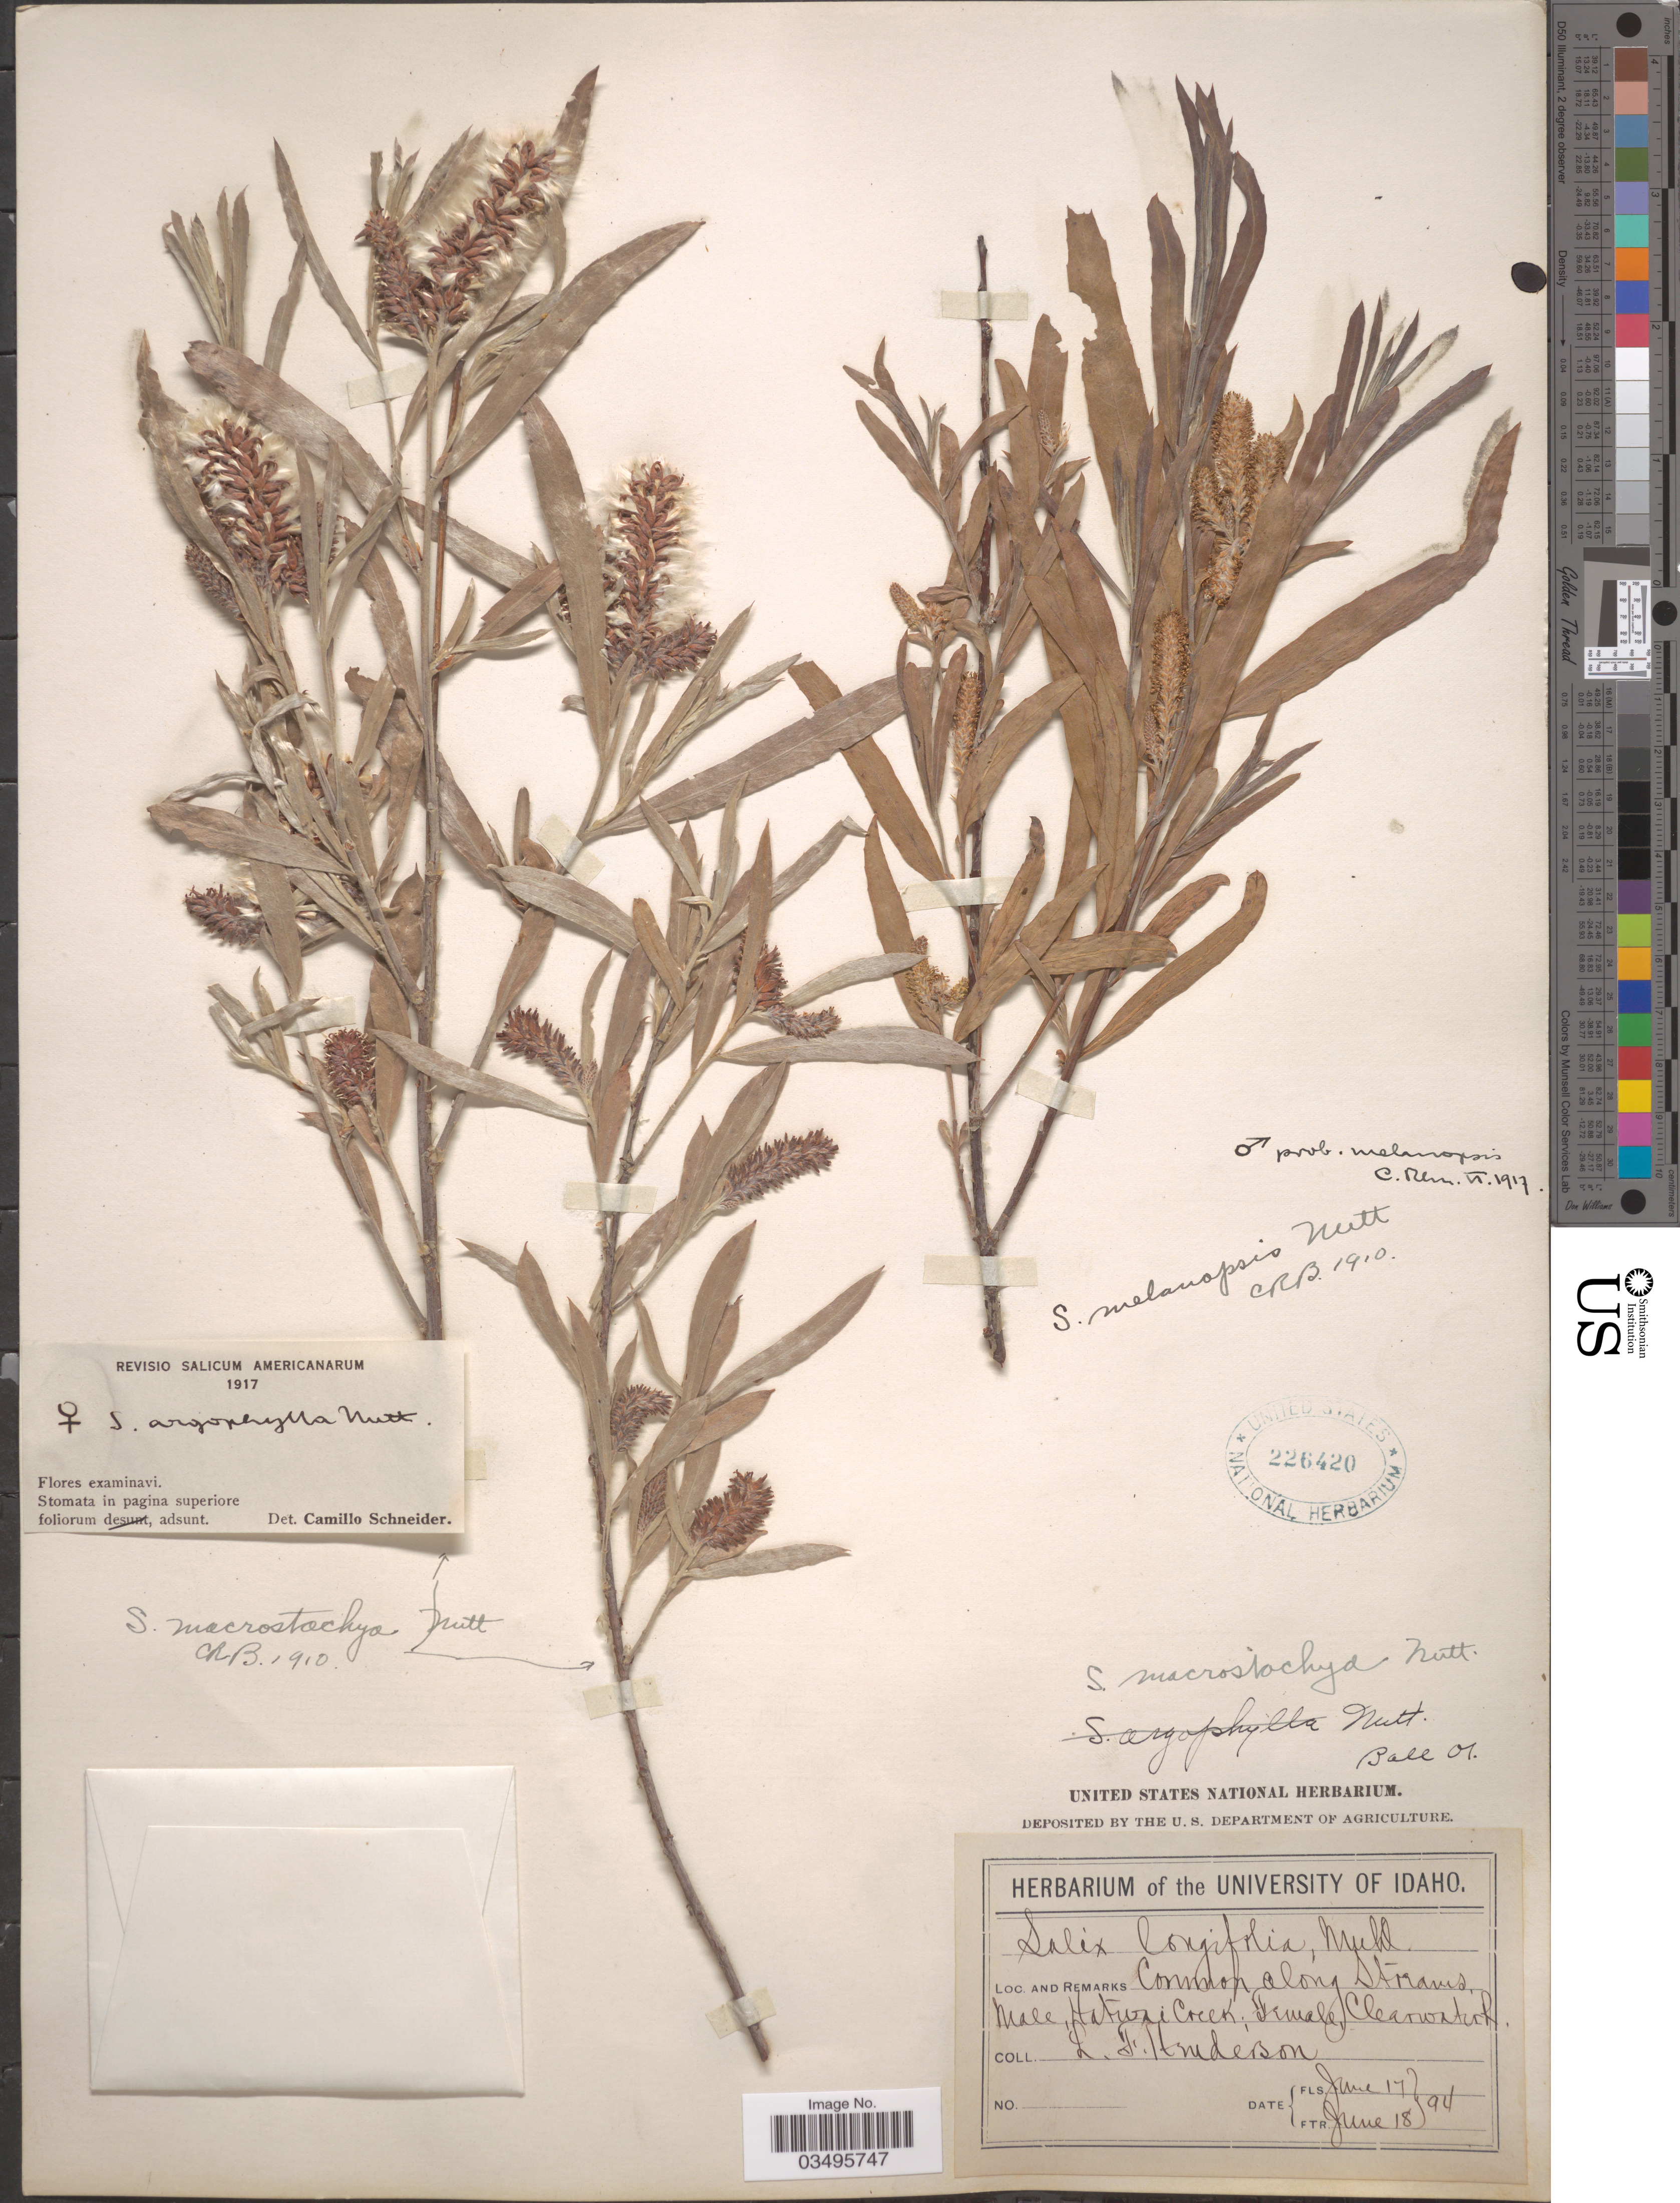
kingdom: Plantae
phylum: Tracheophyta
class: Magnoliopsida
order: Malpighiales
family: Salicaceae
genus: Salix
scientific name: Salix argophylla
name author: Nutt.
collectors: L. Henderson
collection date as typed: Transcribed d/m/y: 17/6/94 to 18/6/94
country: United States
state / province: Idaho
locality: Male, Hatuzi Creek; Female Clearwater.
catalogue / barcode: US 226420